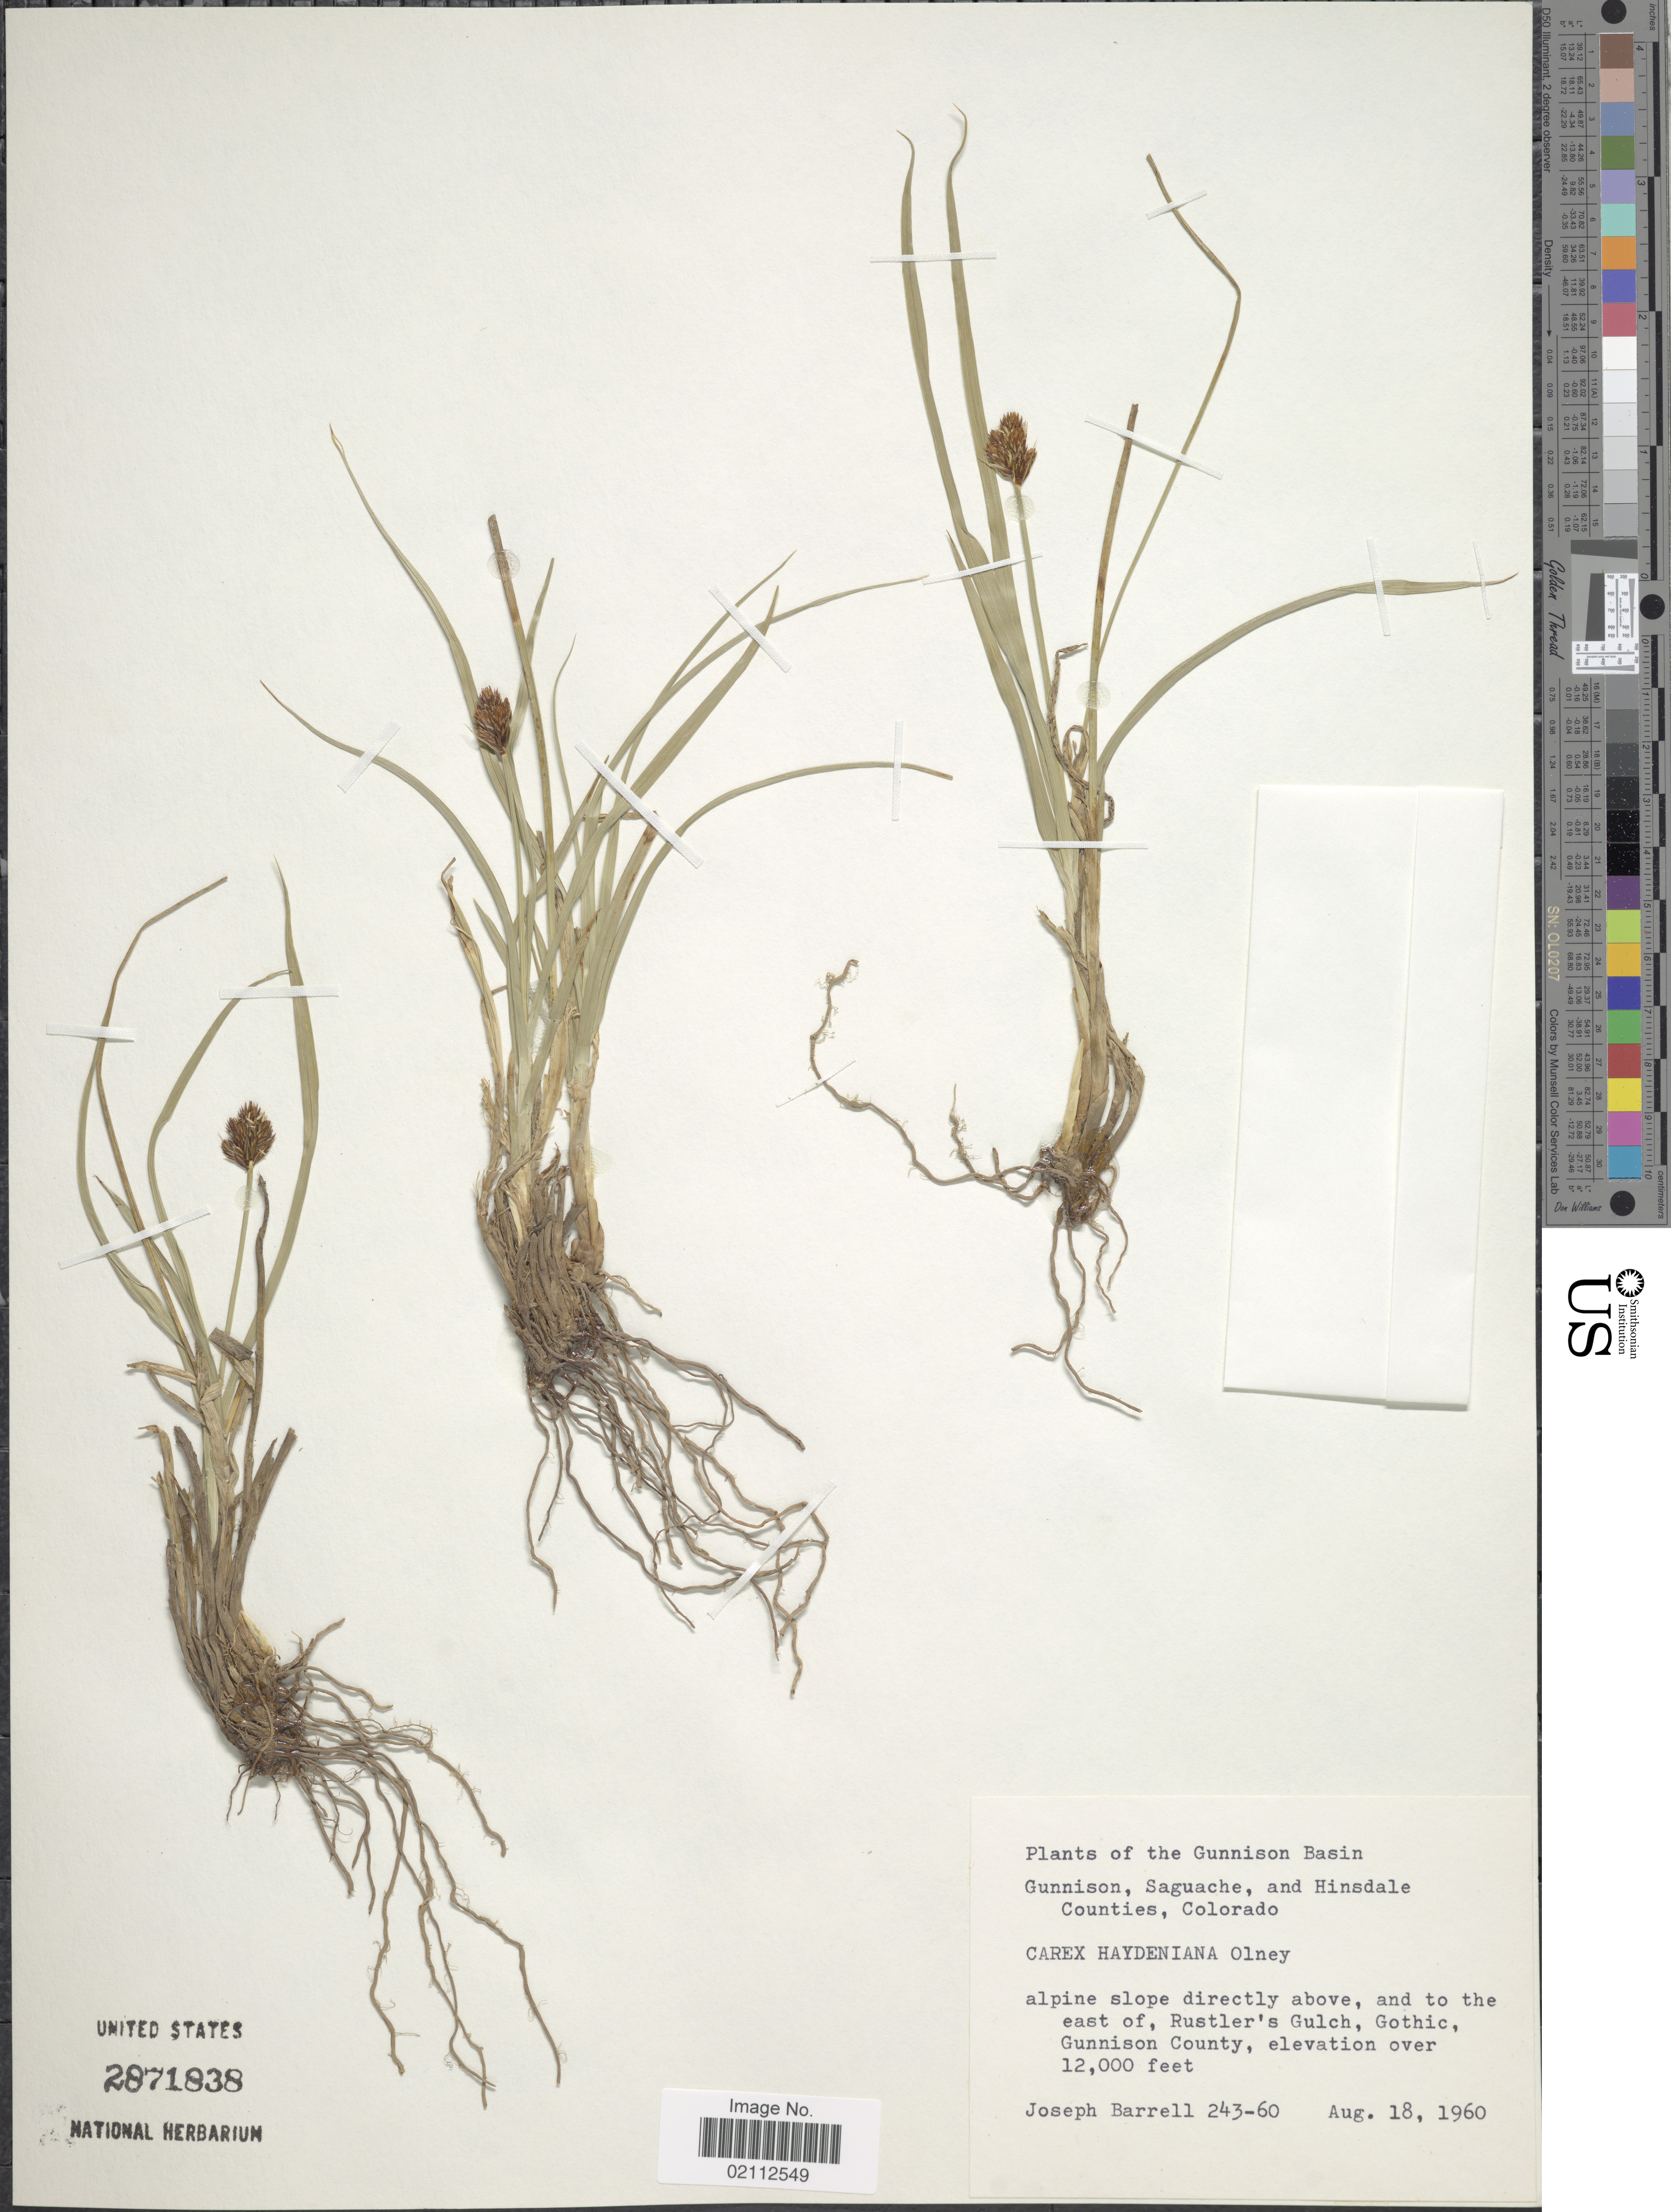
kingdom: Plantae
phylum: Tracheophyta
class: Liliopsida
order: Poales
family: Cyperaceae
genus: Carex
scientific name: Carex haydeniana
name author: Olney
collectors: J. Barrell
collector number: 243-60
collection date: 1960-08-18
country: United States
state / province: Colorado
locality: The Gunnison Basin, Gunnison, Saguache, and Hinsdale Counties, alpine slope directly above, and to the east of, Rustler's Gulch, Gothic, Gunnison County.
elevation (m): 3658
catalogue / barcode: US 2871838